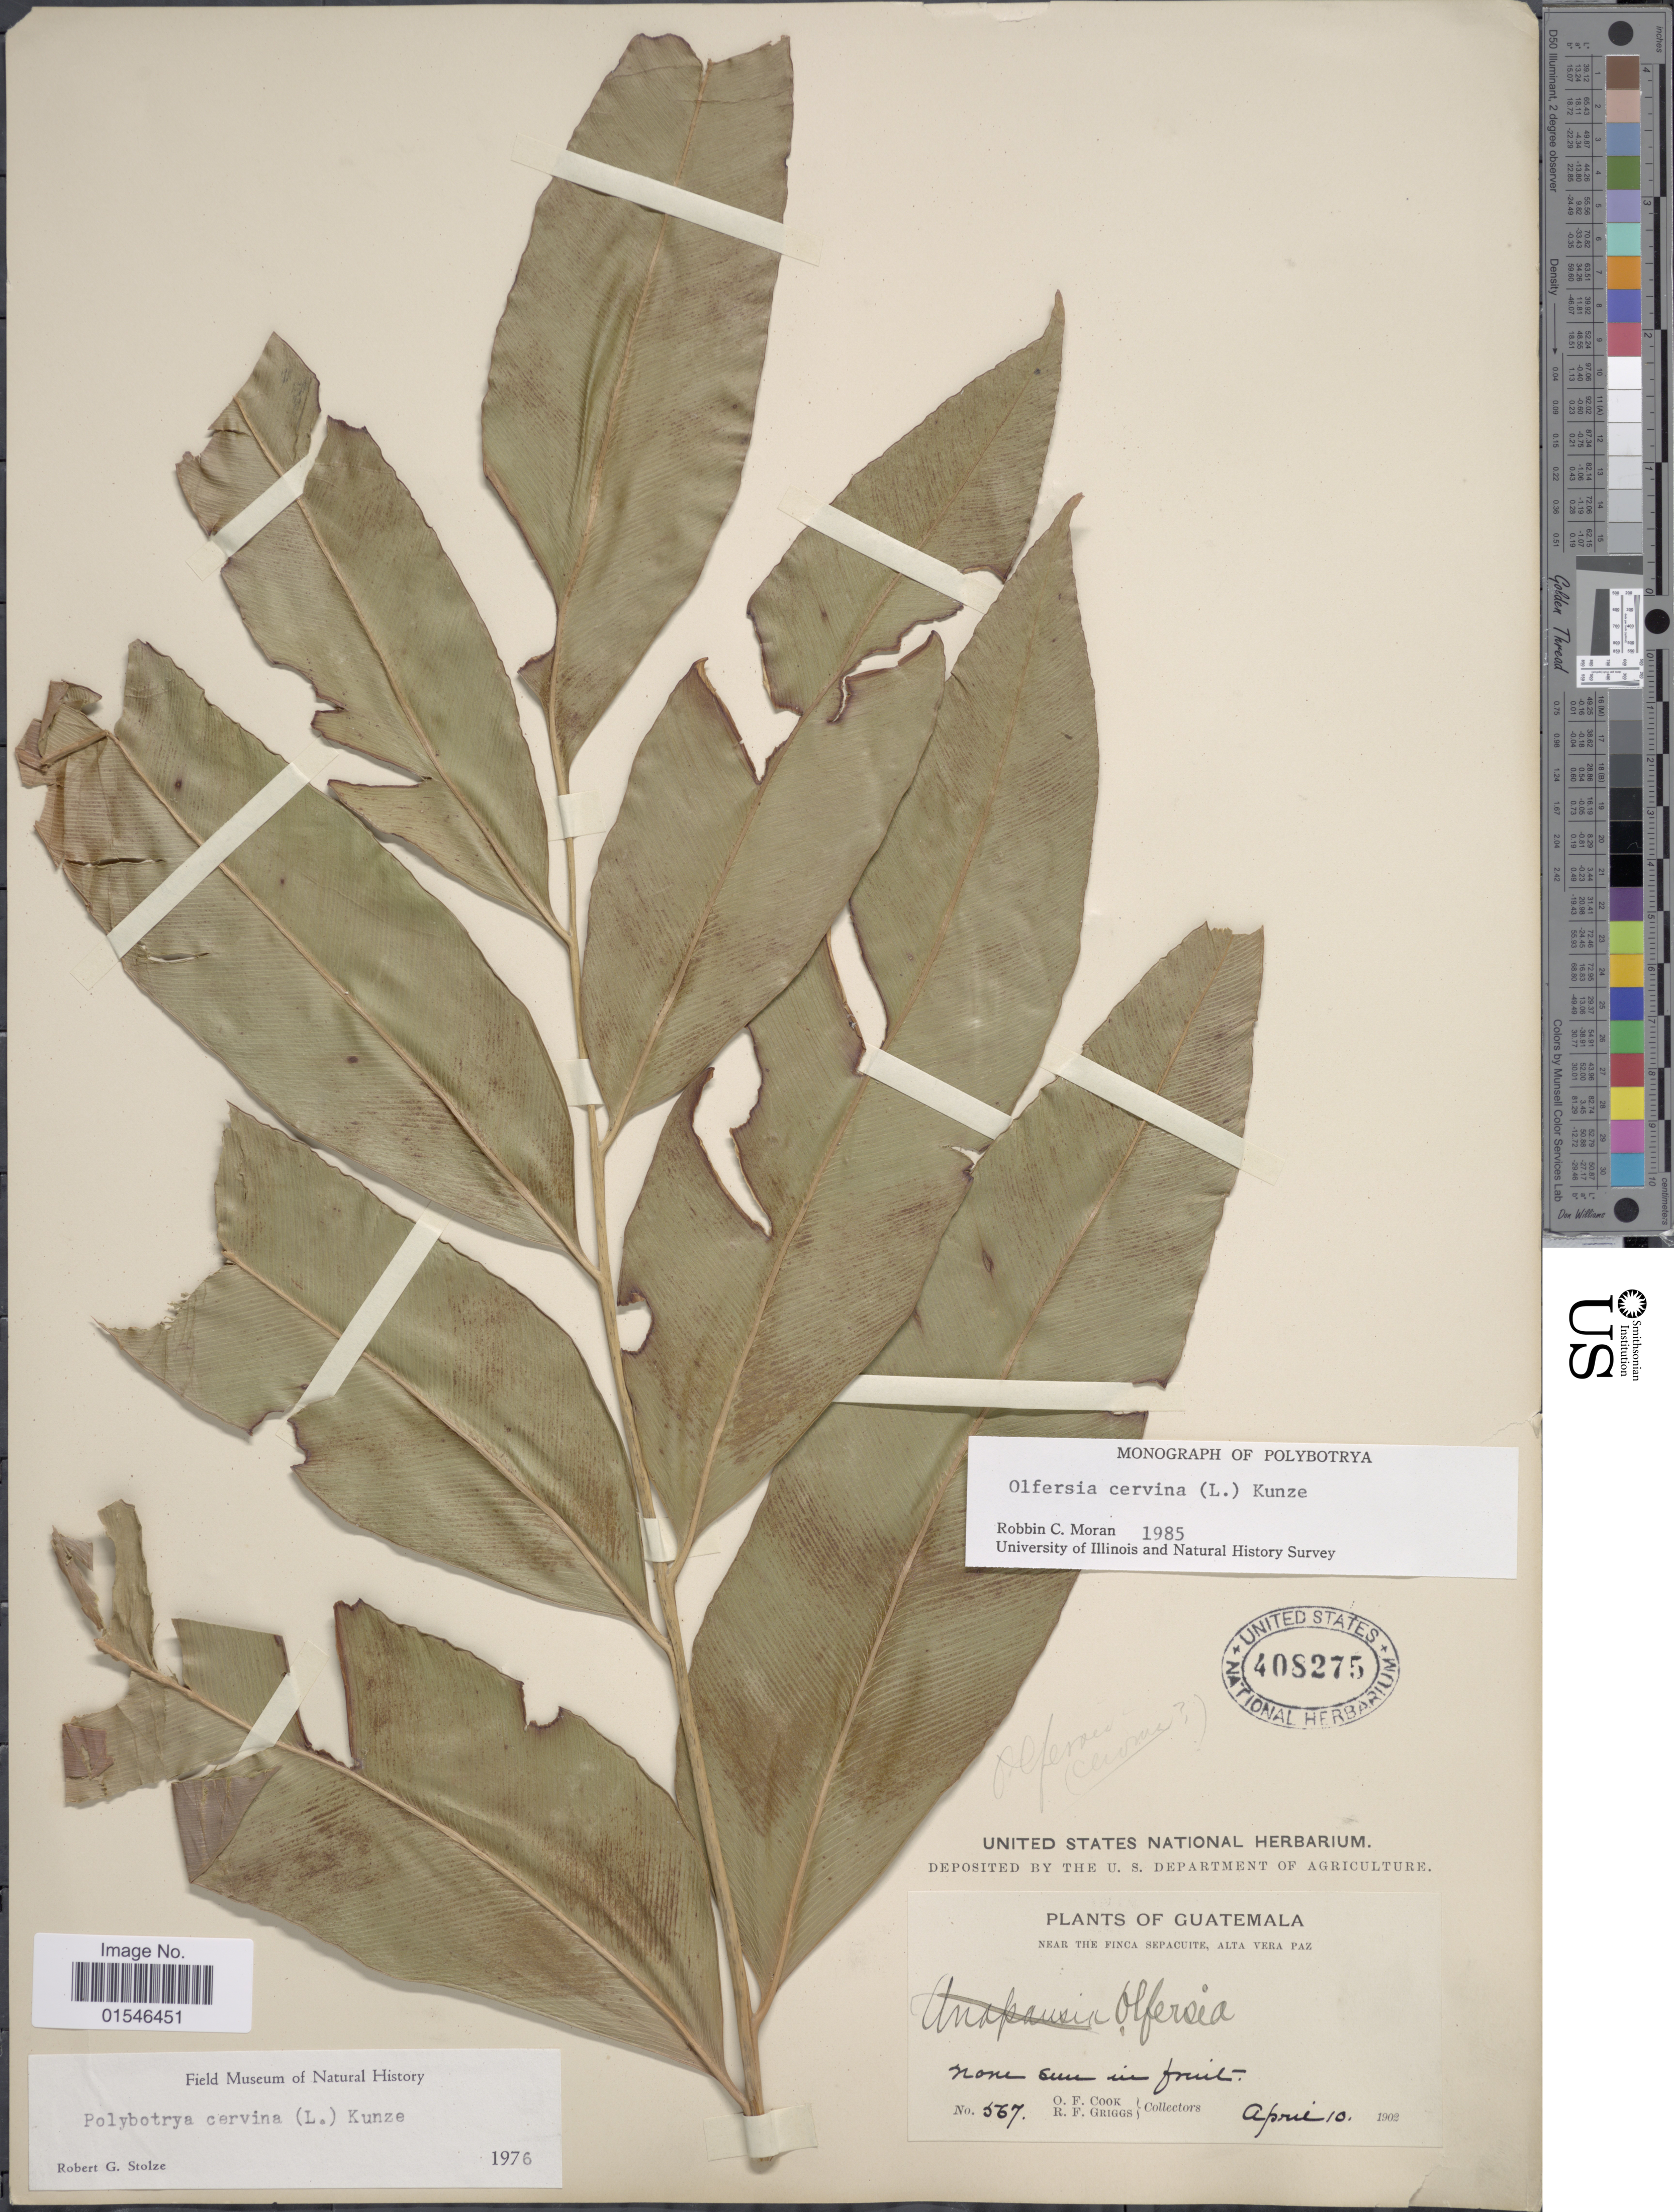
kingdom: Plantae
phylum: Tracheophyta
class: Polypodiopsida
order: Polypodiales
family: Dryopteridaceae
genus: Olfersia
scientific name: Olfersia cervina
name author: (L.) Kunze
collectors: O. F. Cook & R. F. Griggs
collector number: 567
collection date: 1902-04-10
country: Guatemala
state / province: Alta Verapaz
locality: Near the Finca Sepacuite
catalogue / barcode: US 408275